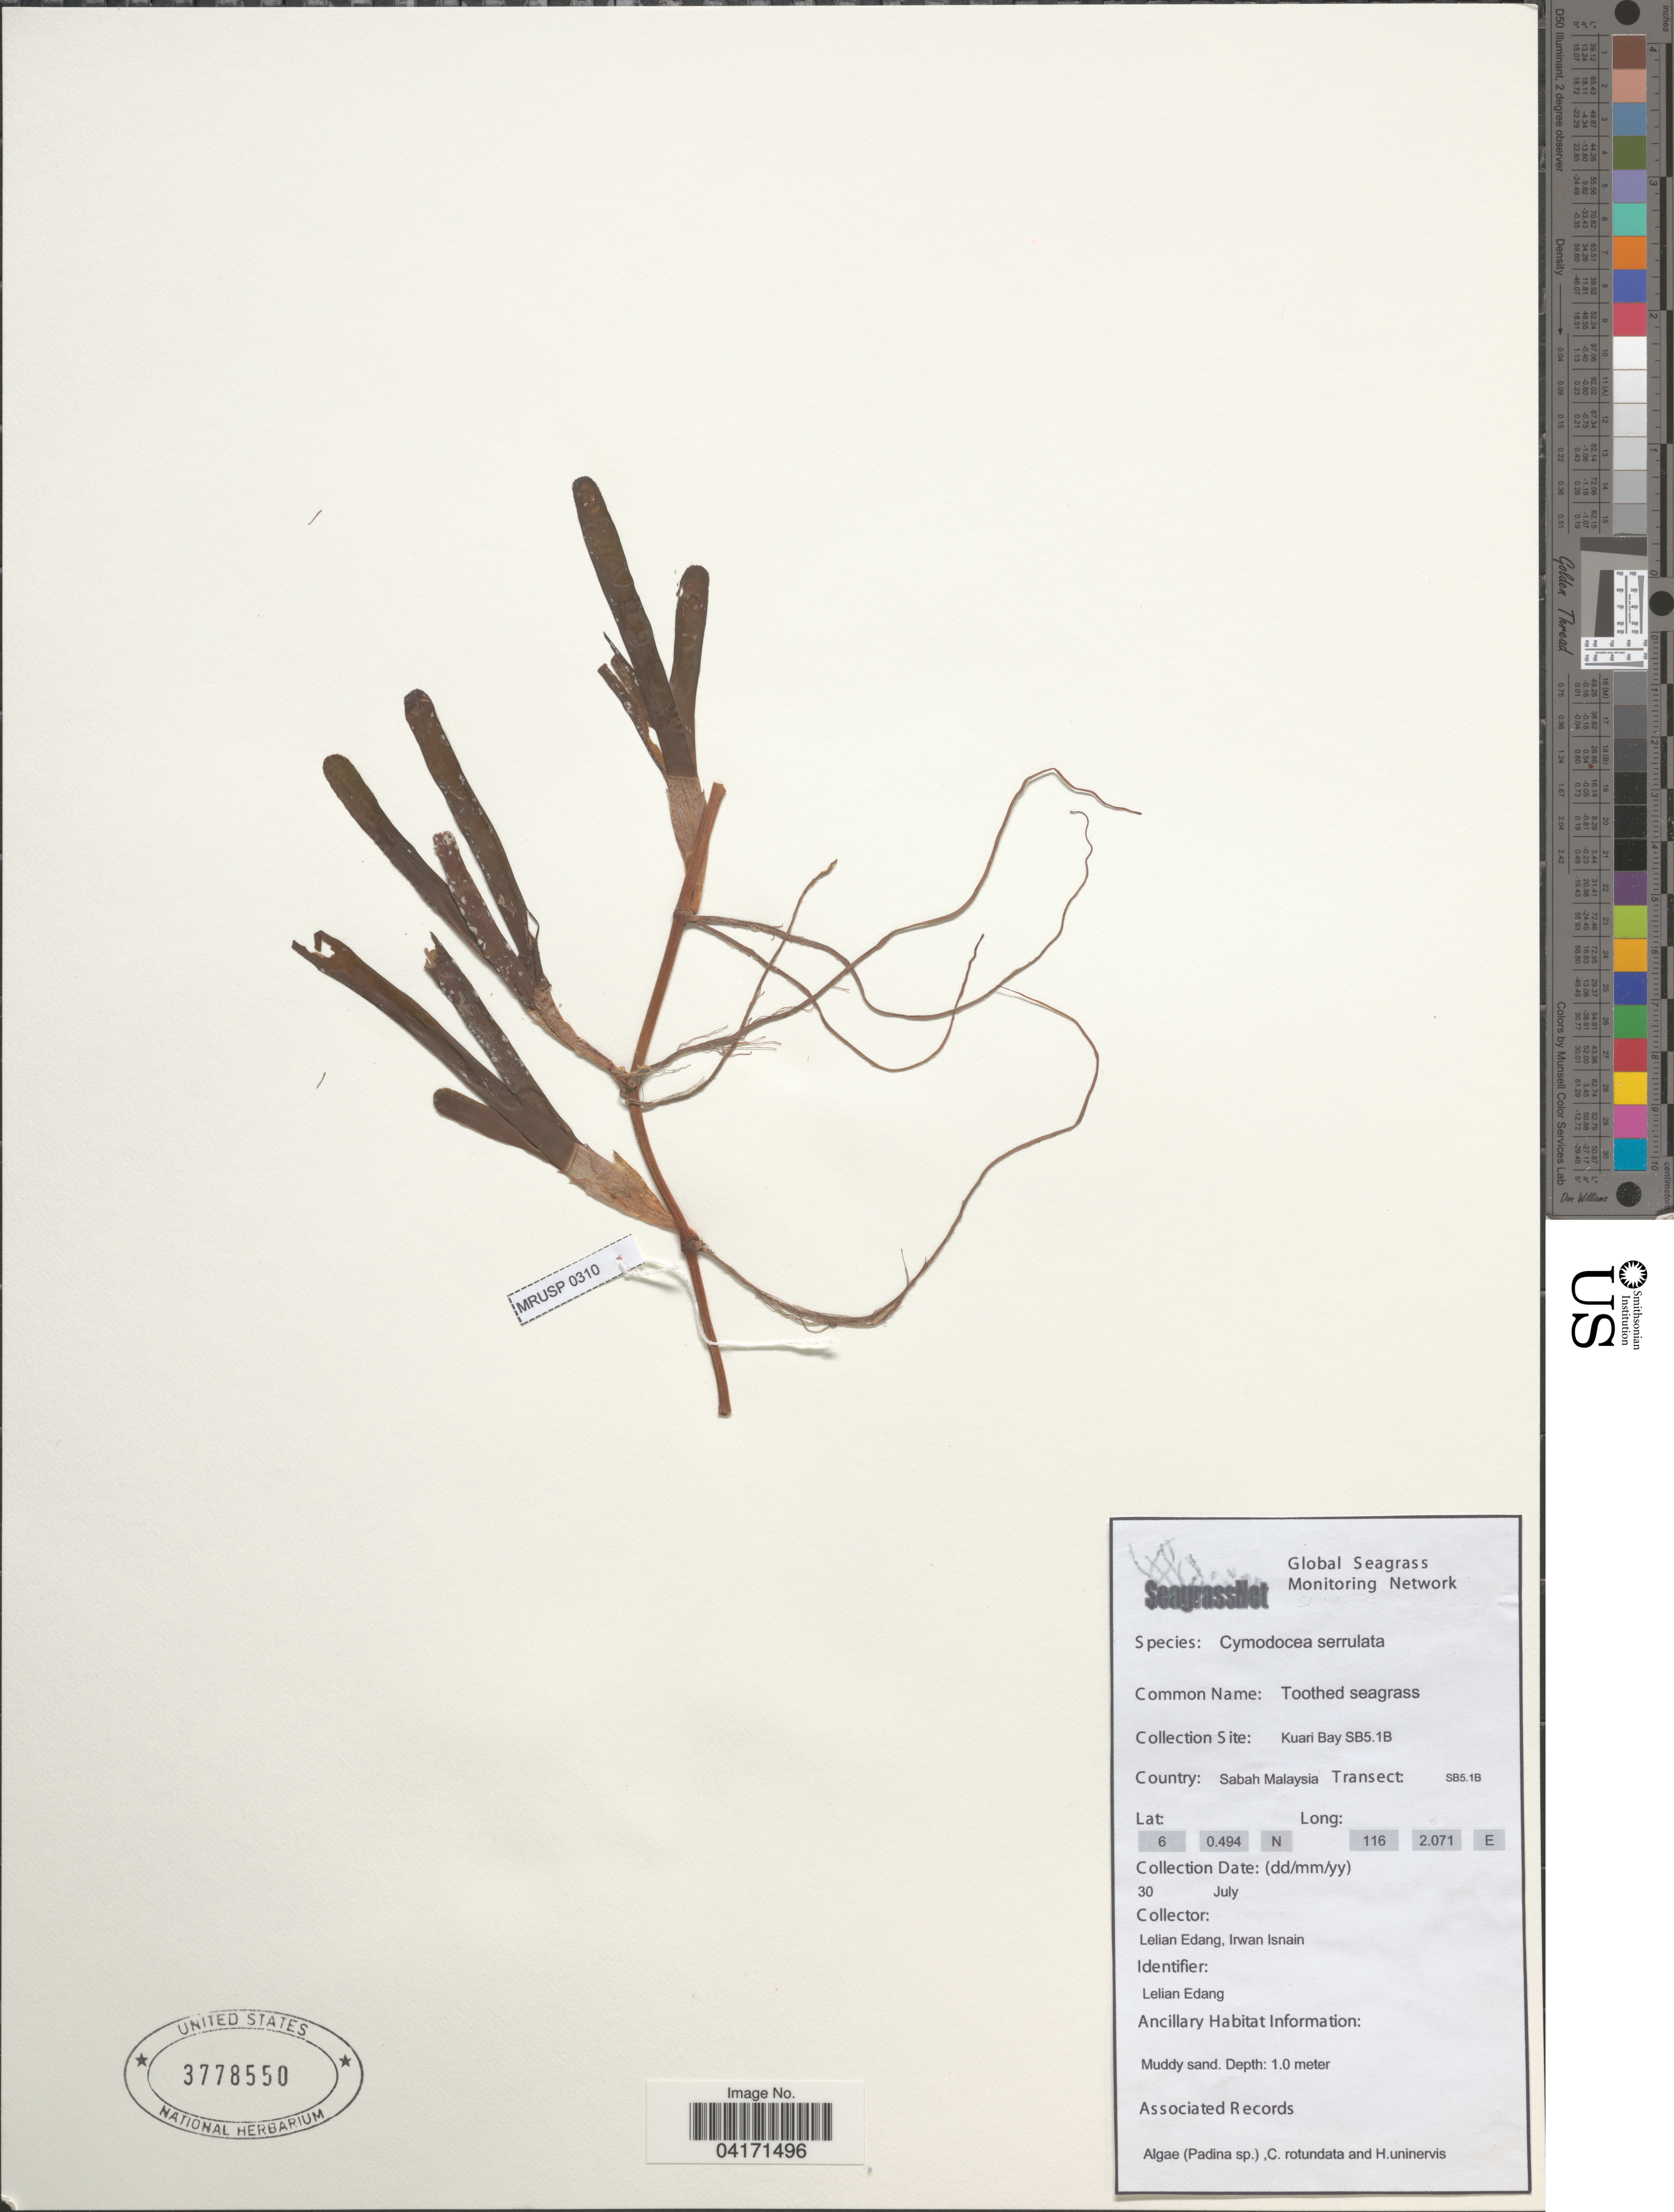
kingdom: Plantae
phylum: Tracheophyta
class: Liliopsida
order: Alismatales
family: Cymodoceaceae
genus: Cymodocea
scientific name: Cymodocea serrulata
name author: (R. Br.) Magnus & Ashers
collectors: L. Edang & I. Isnain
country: Malaysia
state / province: Sabah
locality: Kuari Bay SB5.1B. Transect: SB5.1B.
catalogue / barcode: US 3778550